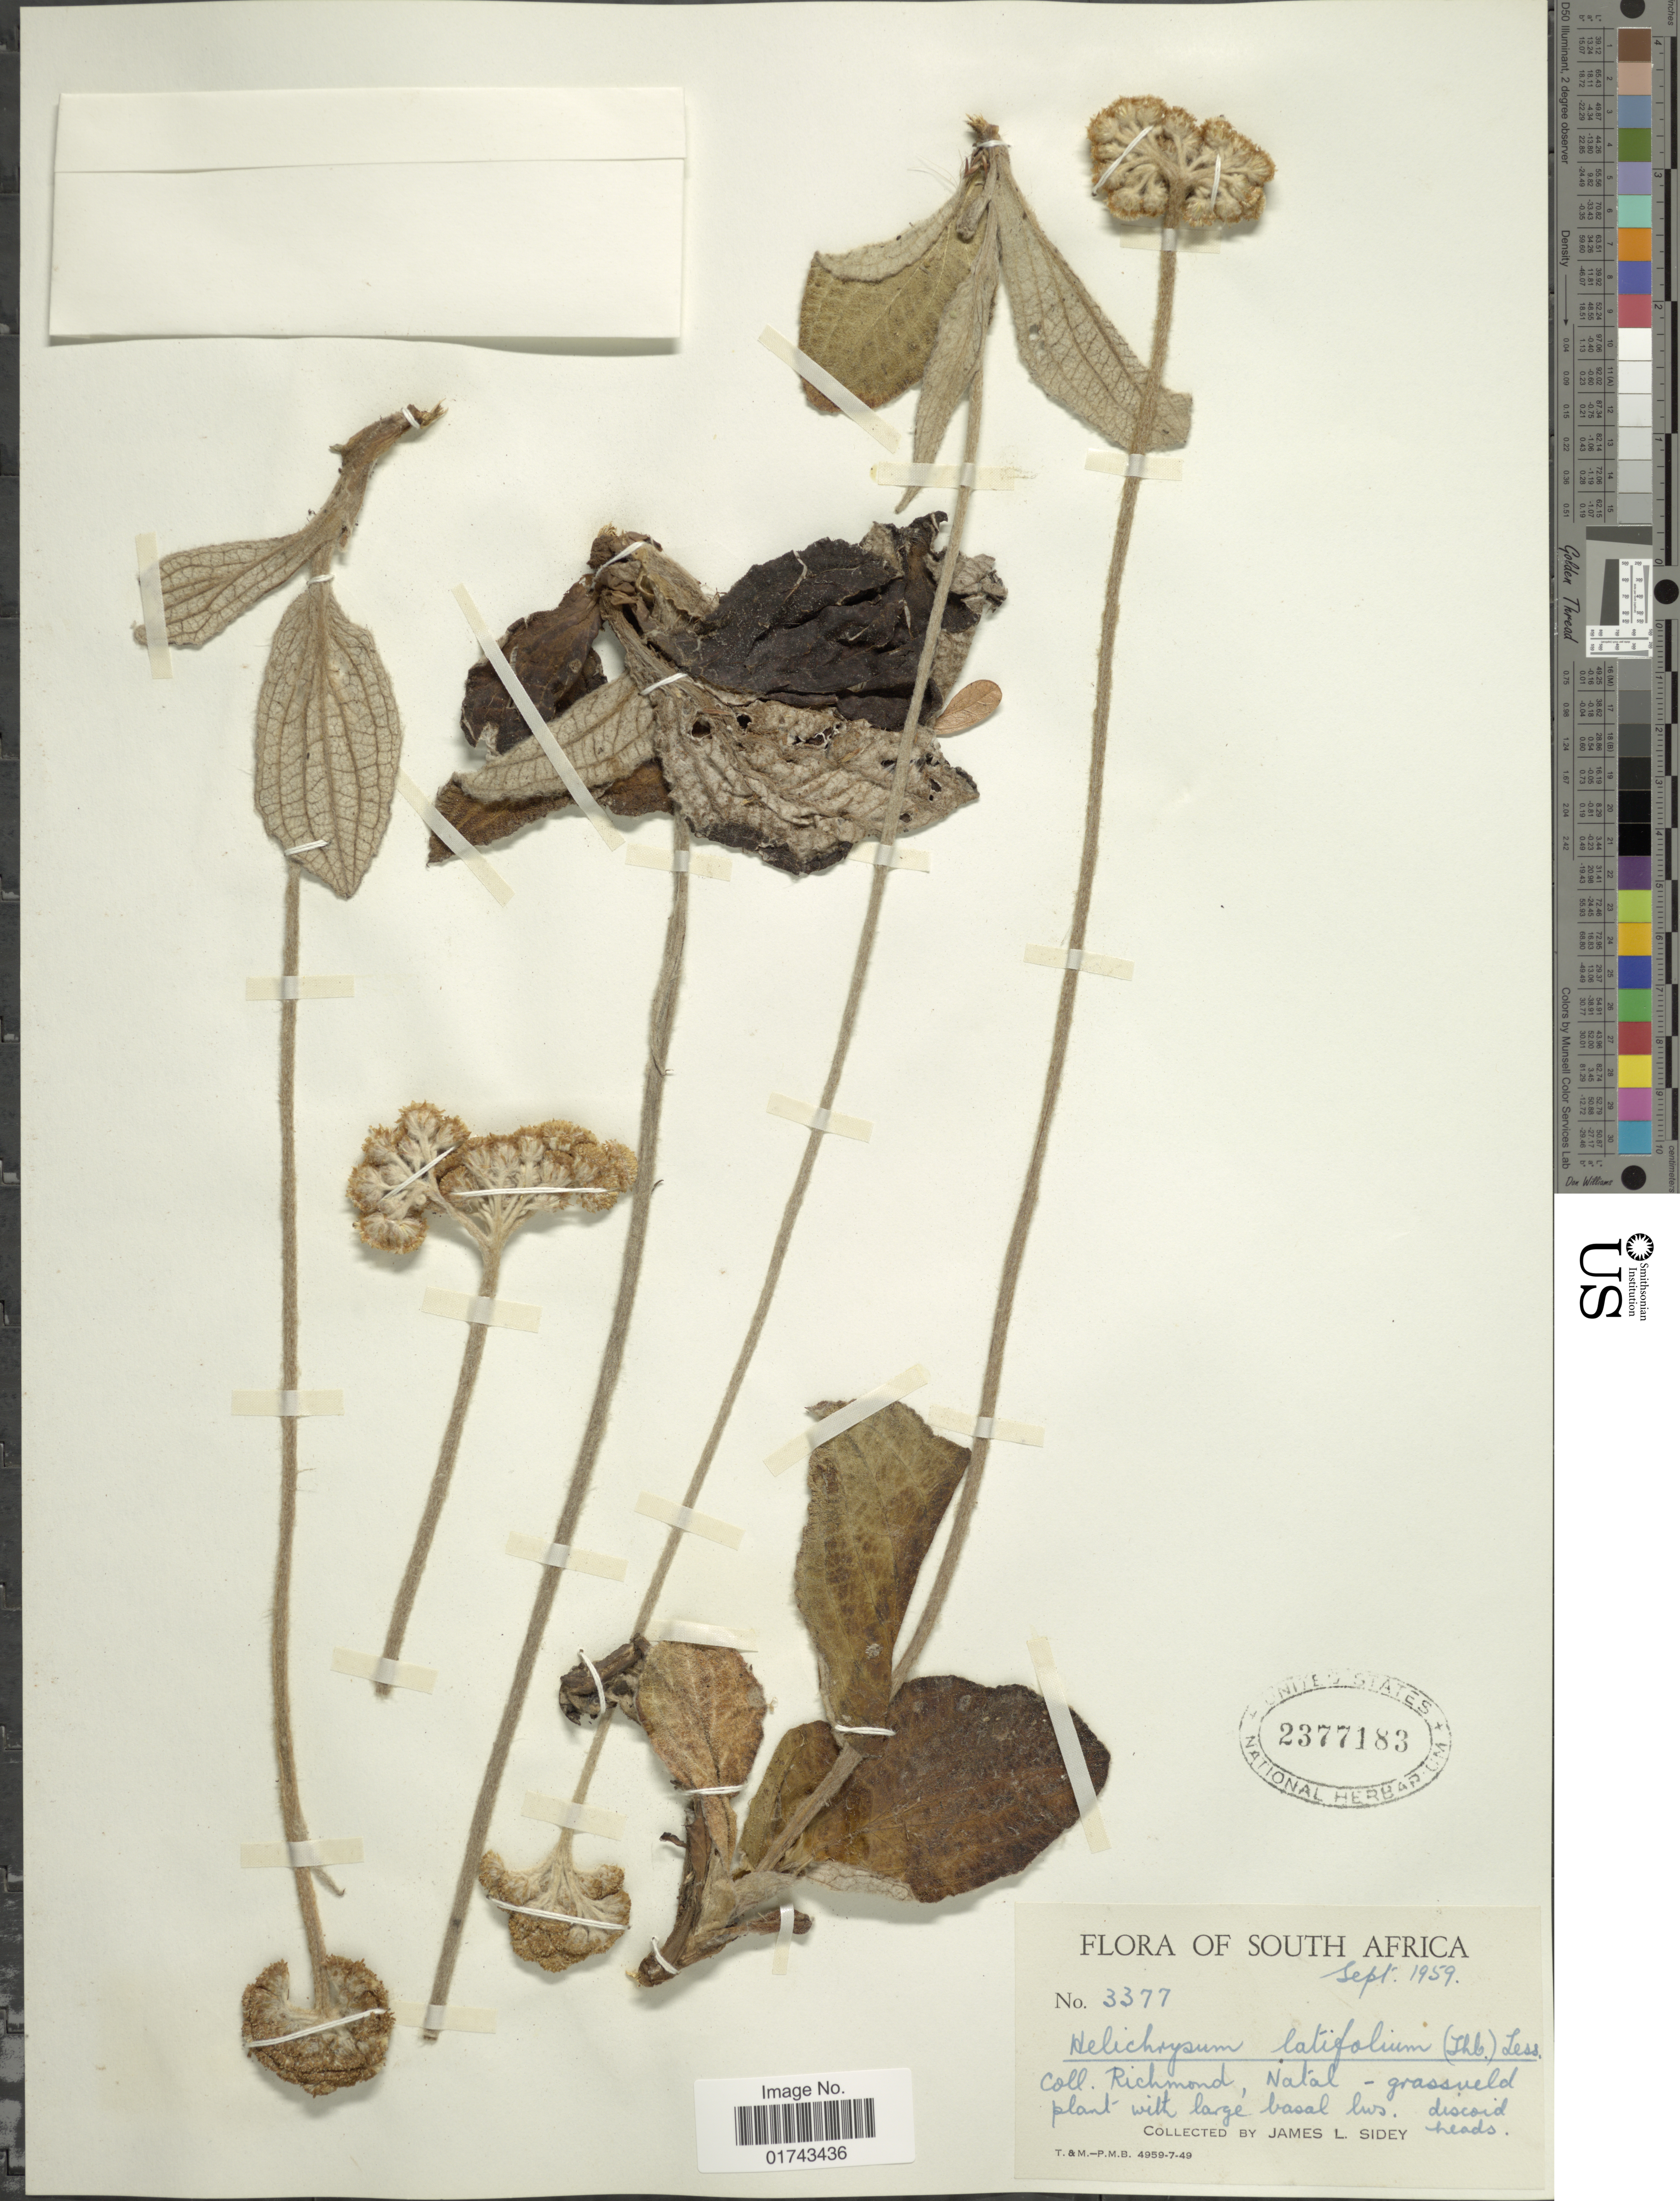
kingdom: Plantae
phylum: Tracheophyta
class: Magnoliopsida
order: Asterales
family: Asteraceae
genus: Helichrysum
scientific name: Helichrysum nudifolium var. pilosellum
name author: (L.) Beentje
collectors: J. L. Sidey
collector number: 3377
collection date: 1959-09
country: South Africa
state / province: KwaZulu-Natal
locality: Richmond, Natal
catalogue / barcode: US 2377183